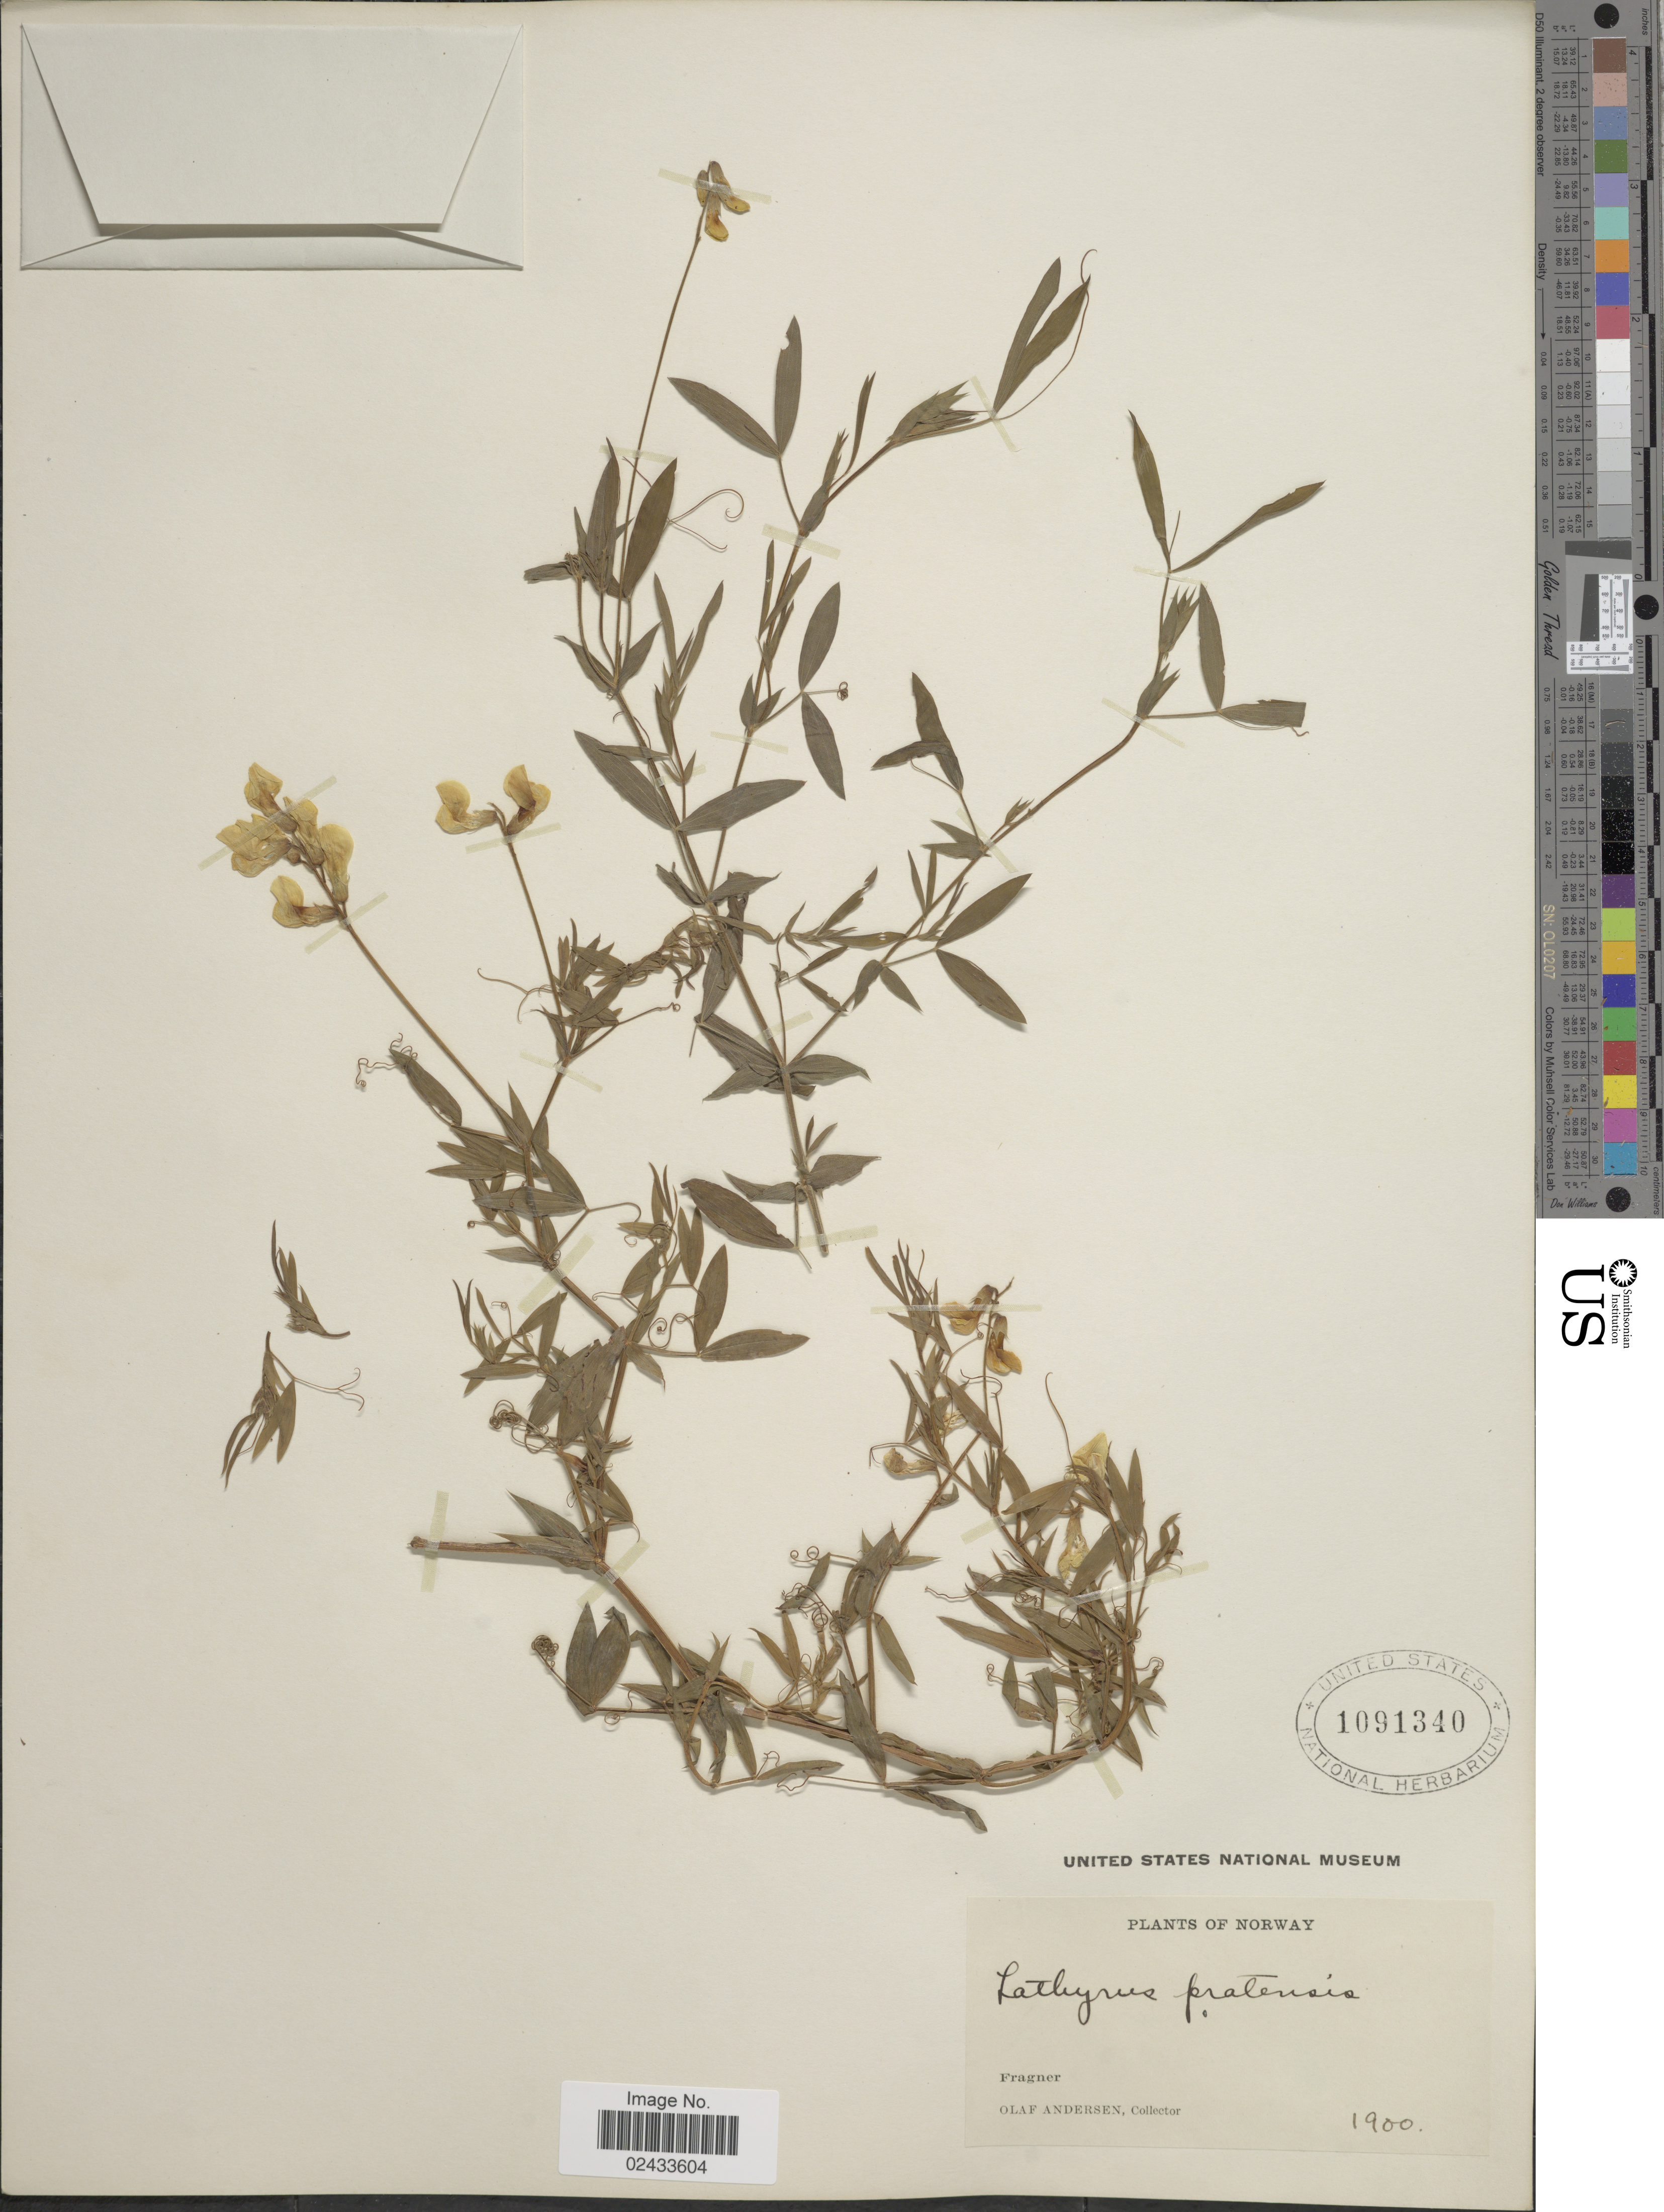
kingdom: Plantae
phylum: Tracheophyta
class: Magnoliopsida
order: Fabales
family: Fabaceae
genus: Lathyrus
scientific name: Lathyrus pratensis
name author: L.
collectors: O. Andersen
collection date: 1900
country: Norway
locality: Fragner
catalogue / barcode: US 1091340